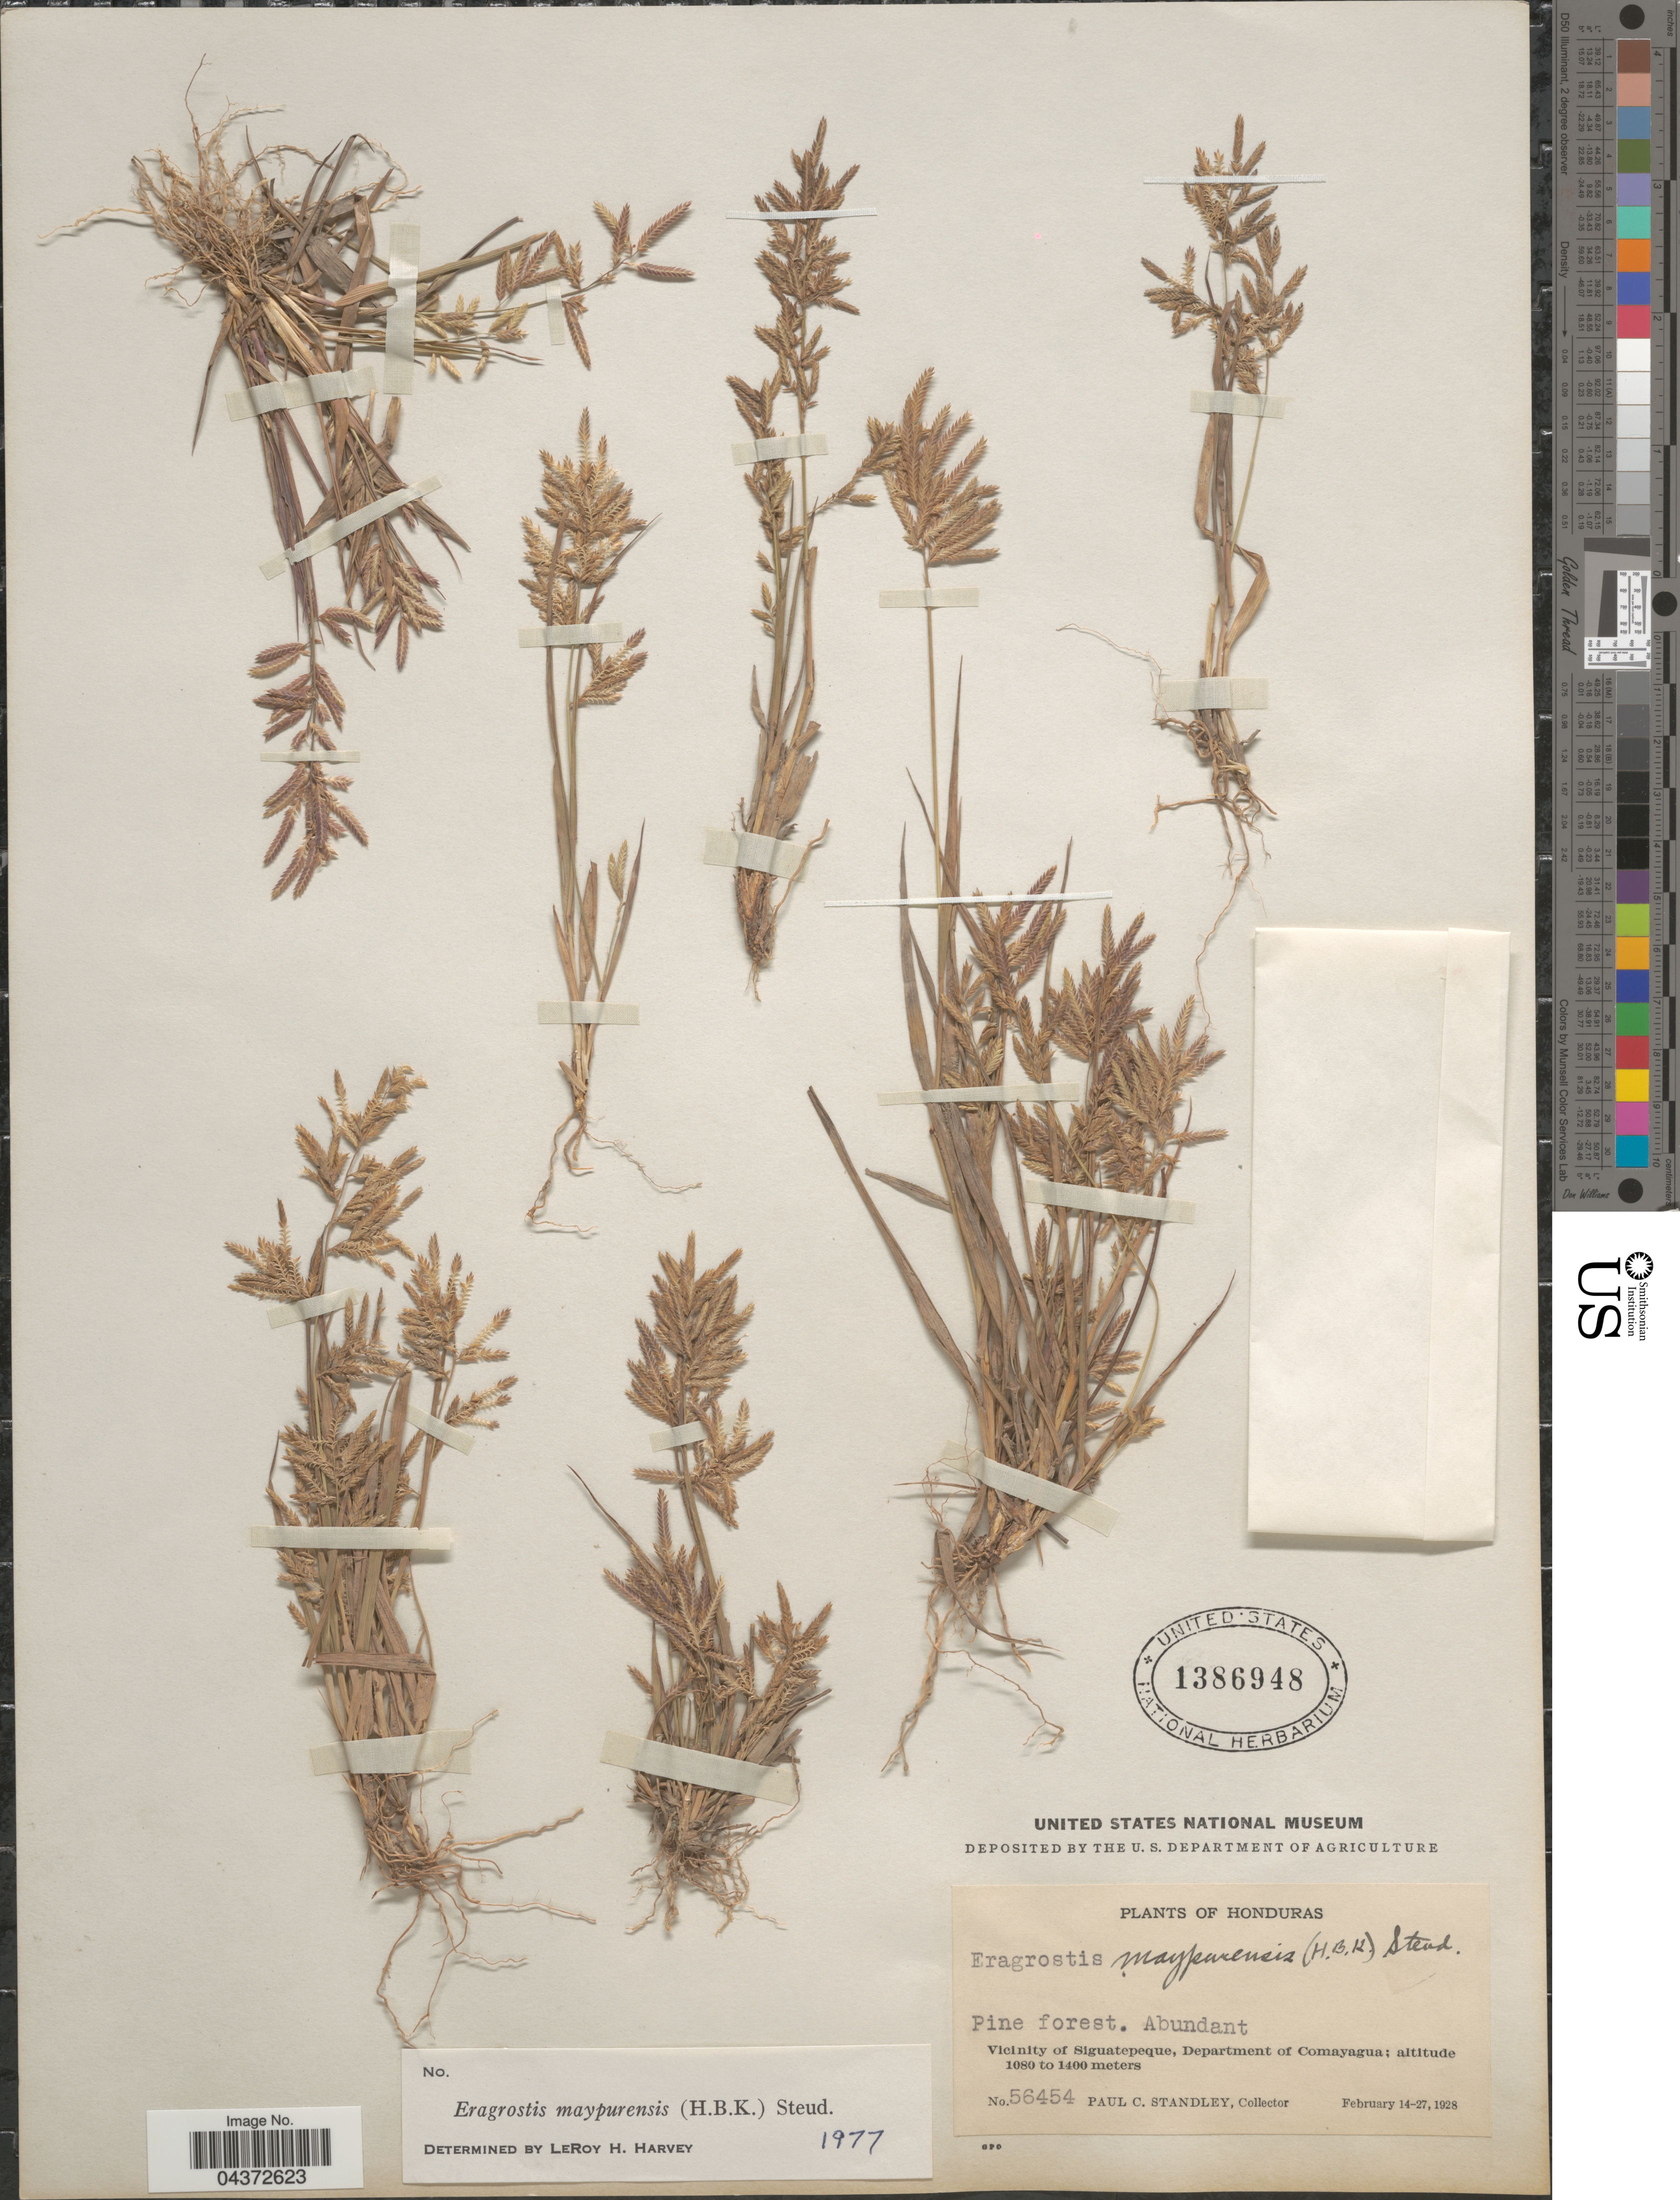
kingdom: Plantae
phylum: Tracheophyta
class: Liliopsida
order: Poales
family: Poaceae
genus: Eragrostis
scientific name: Eragrostis maypurensis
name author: (Kunth) Steud.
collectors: P. C. Standley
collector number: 56454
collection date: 1928-02-14/1928-02-27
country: Honduras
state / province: Comayagua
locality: Pine forest. Abundant. Vicinity of Siguatepeque, Department of Comayagua.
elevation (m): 1080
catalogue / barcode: US 1386948